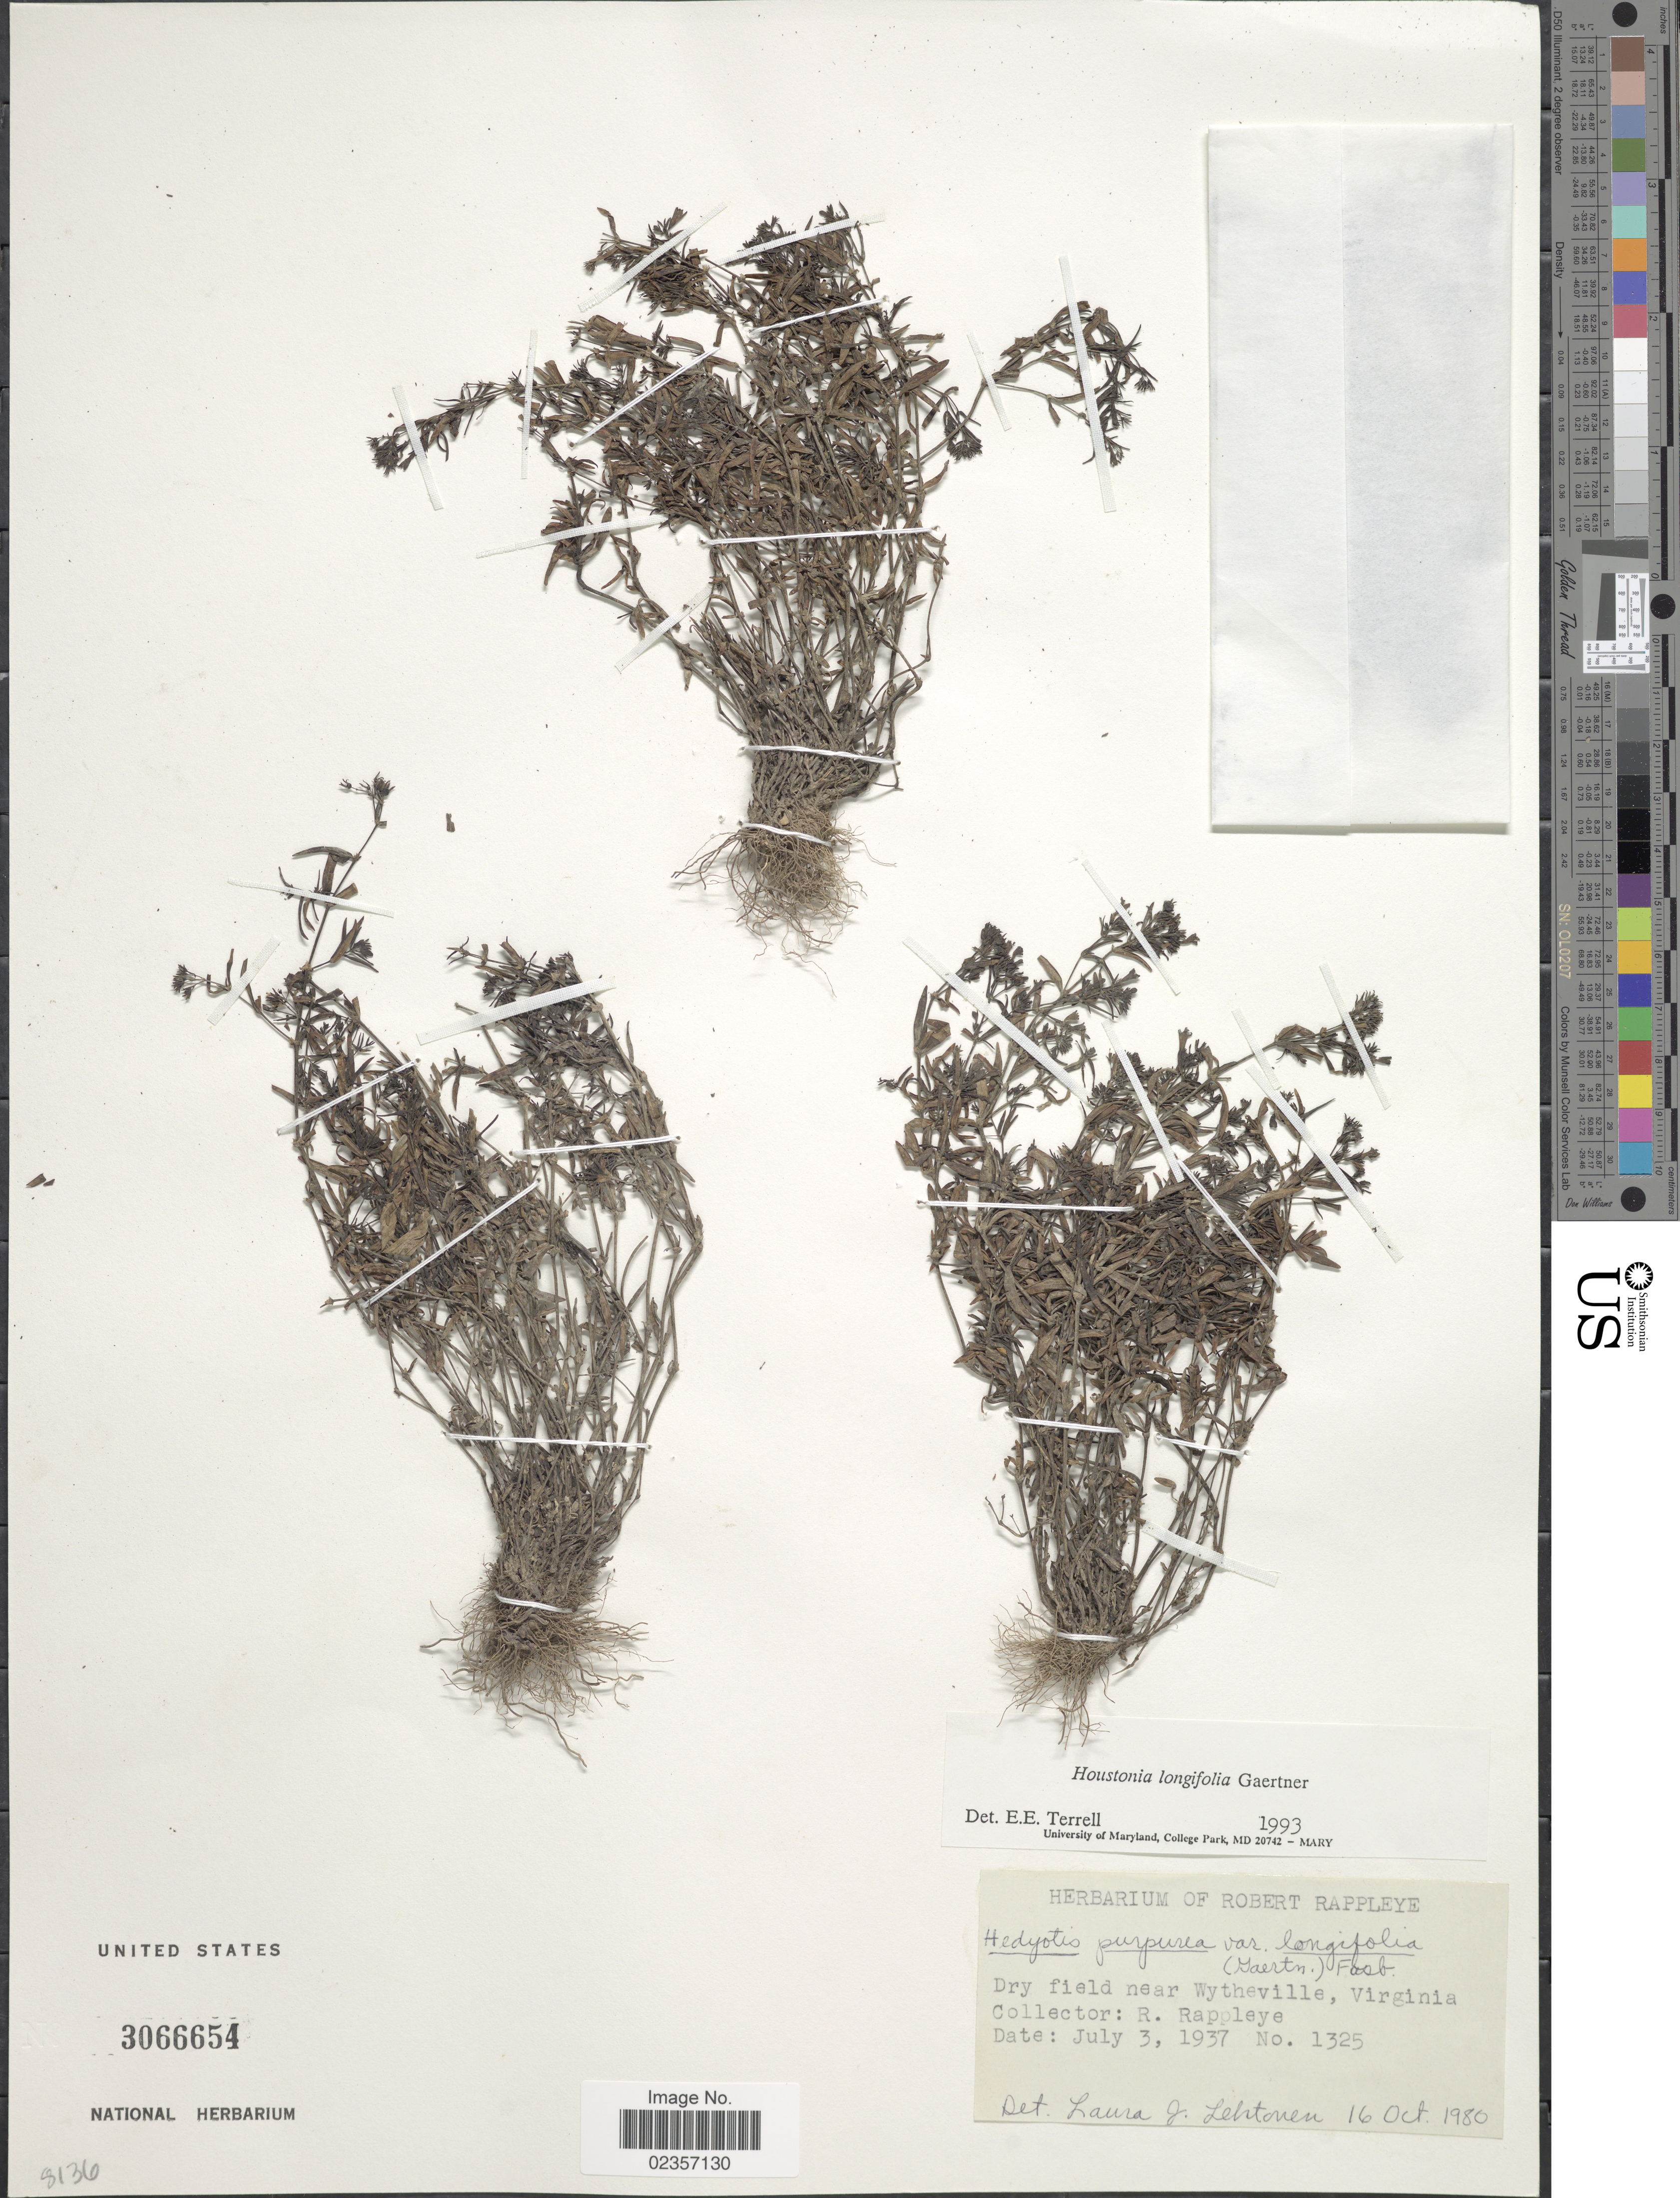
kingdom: Plantae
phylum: Tracheophyta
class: Magnoliopsida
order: Gentianales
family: Rubiaceae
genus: Houstonia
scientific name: Houstonia longifolia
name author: Gaertn.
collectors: R. Rappleye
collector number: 1325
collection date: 1937-07-03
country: United States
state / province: Virginia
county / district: Wythe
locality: Dry field near Wytheville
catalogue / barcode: US 3066654